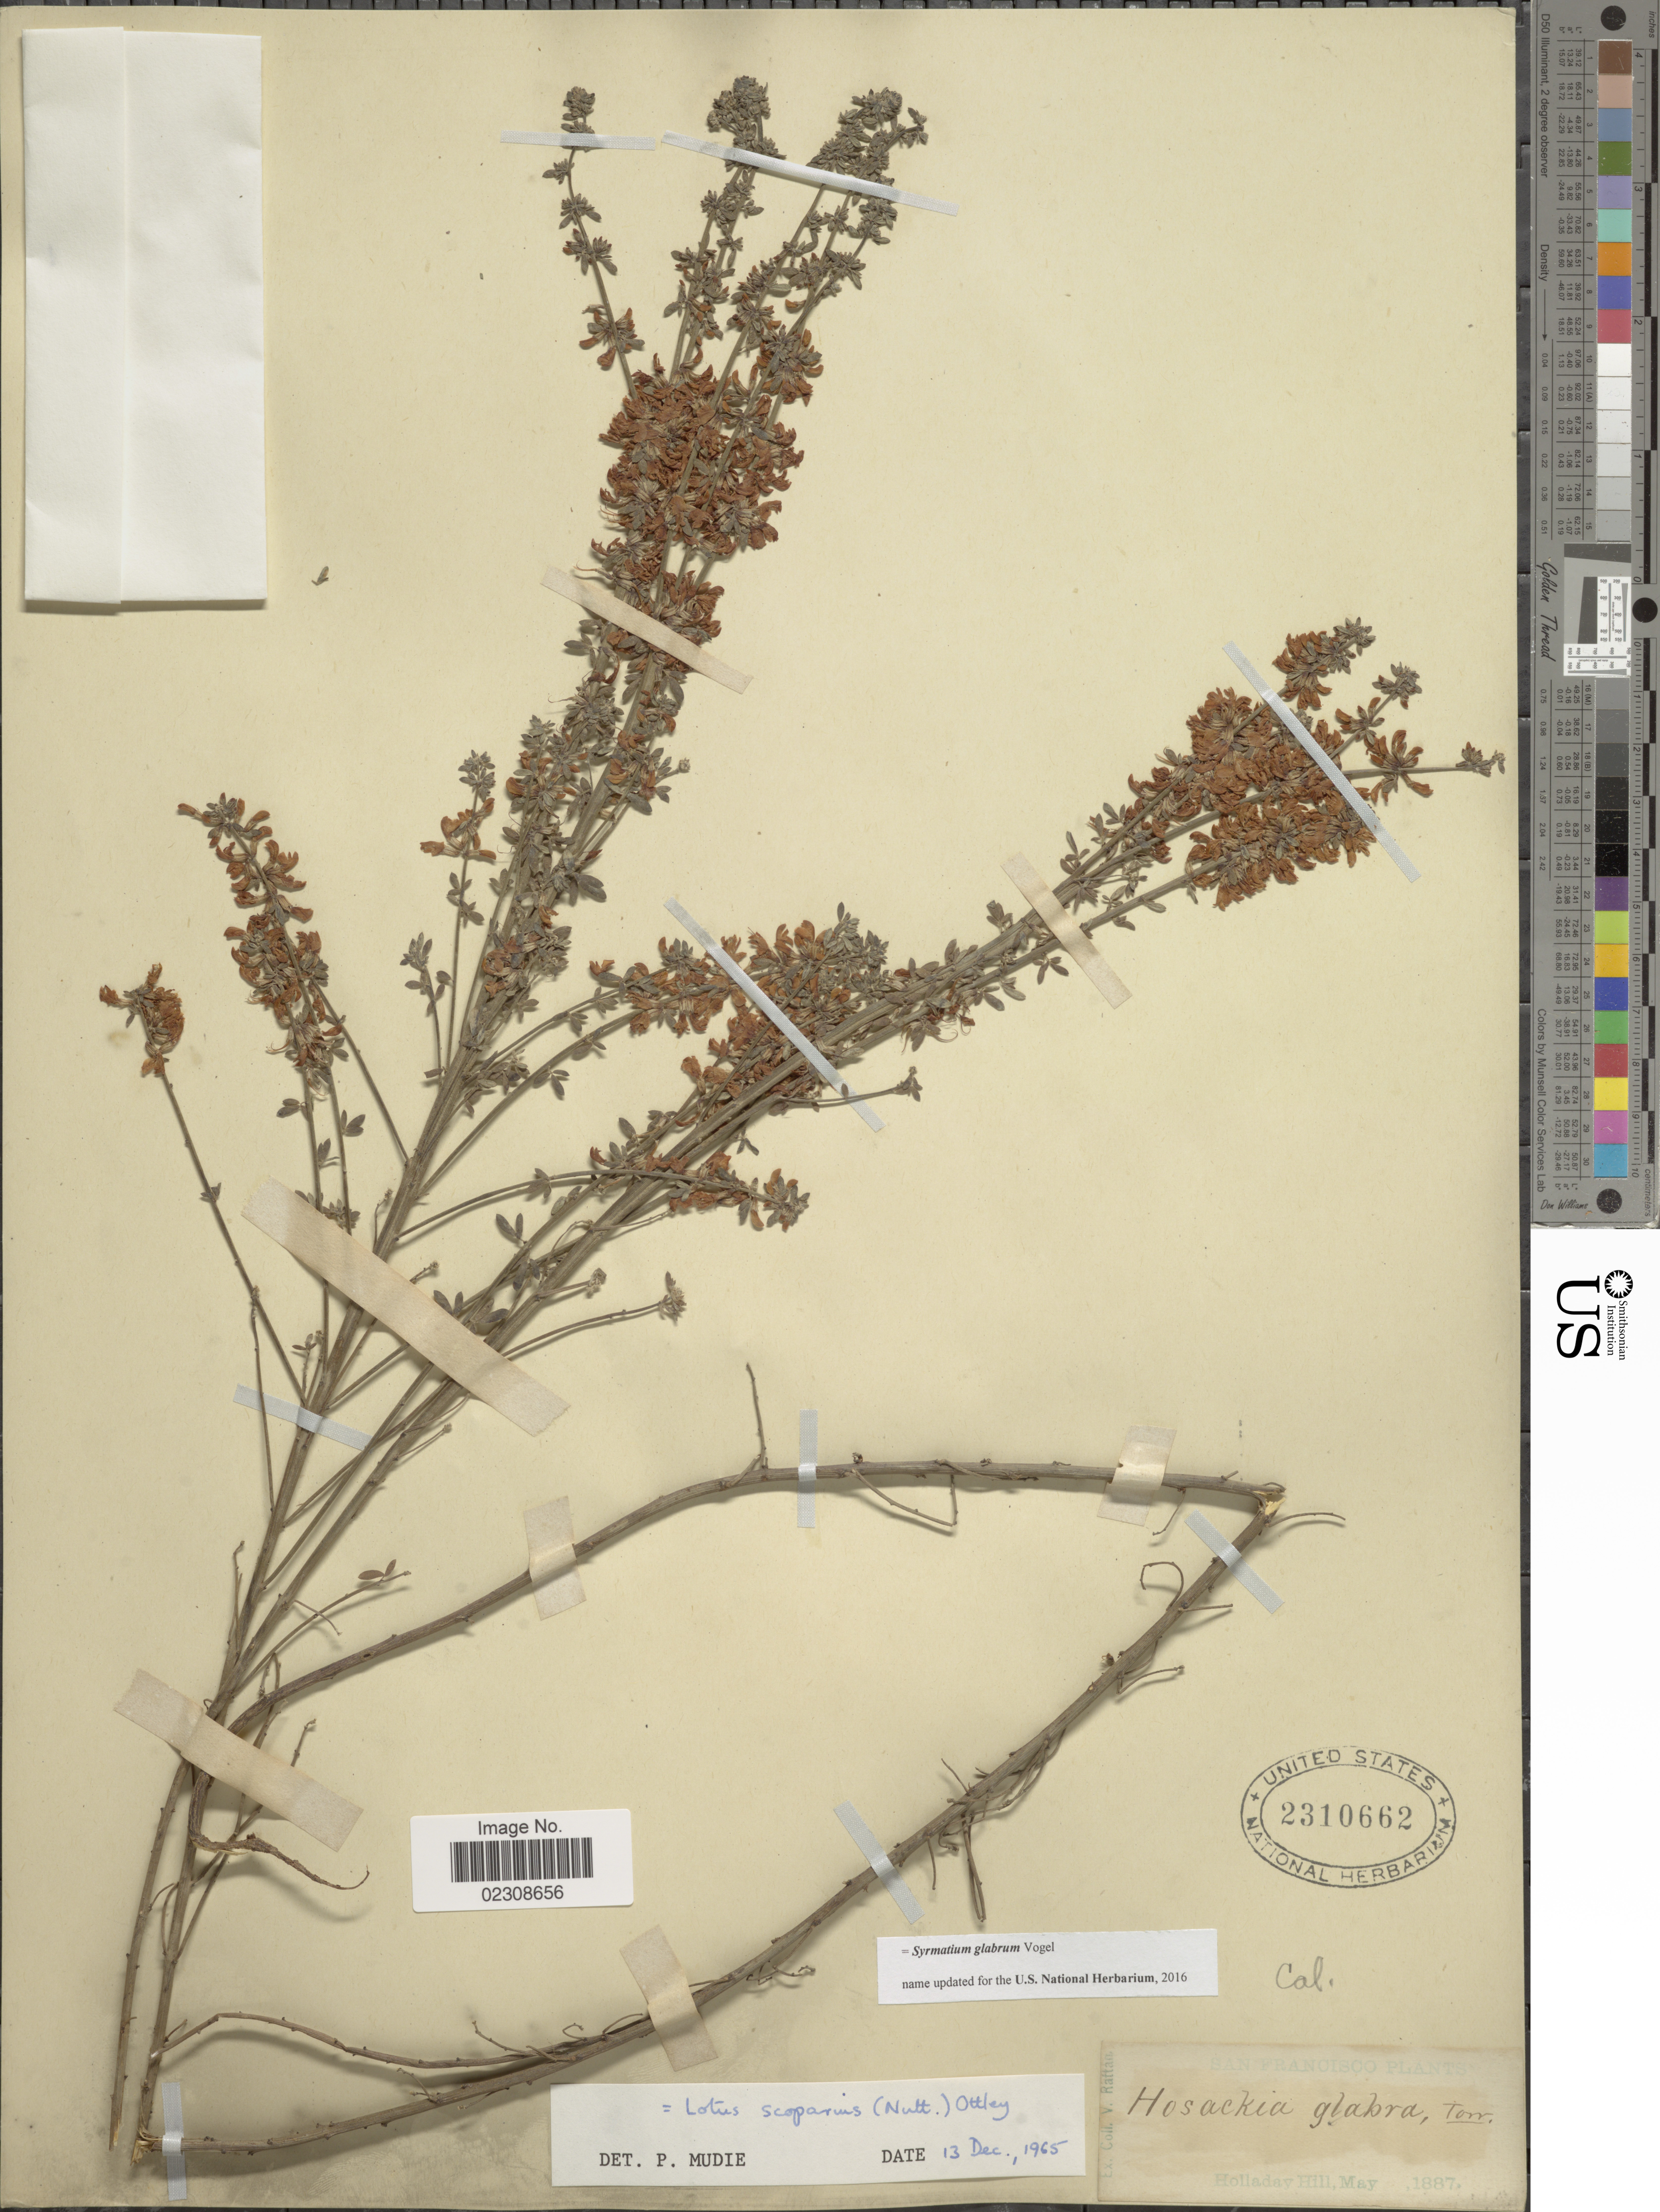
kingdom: Plantae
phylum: Tracheophyta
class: Magnoliopsida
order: Fabales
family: Fabaceae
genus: Syrmatium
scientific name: Syrmatium glabrum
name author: Vogel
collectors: V. Rattan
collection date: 1887-05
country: United States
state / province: California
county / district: San Francisco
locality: Cal. San Francisco. Holladay Hill.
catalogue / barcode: US 2310662